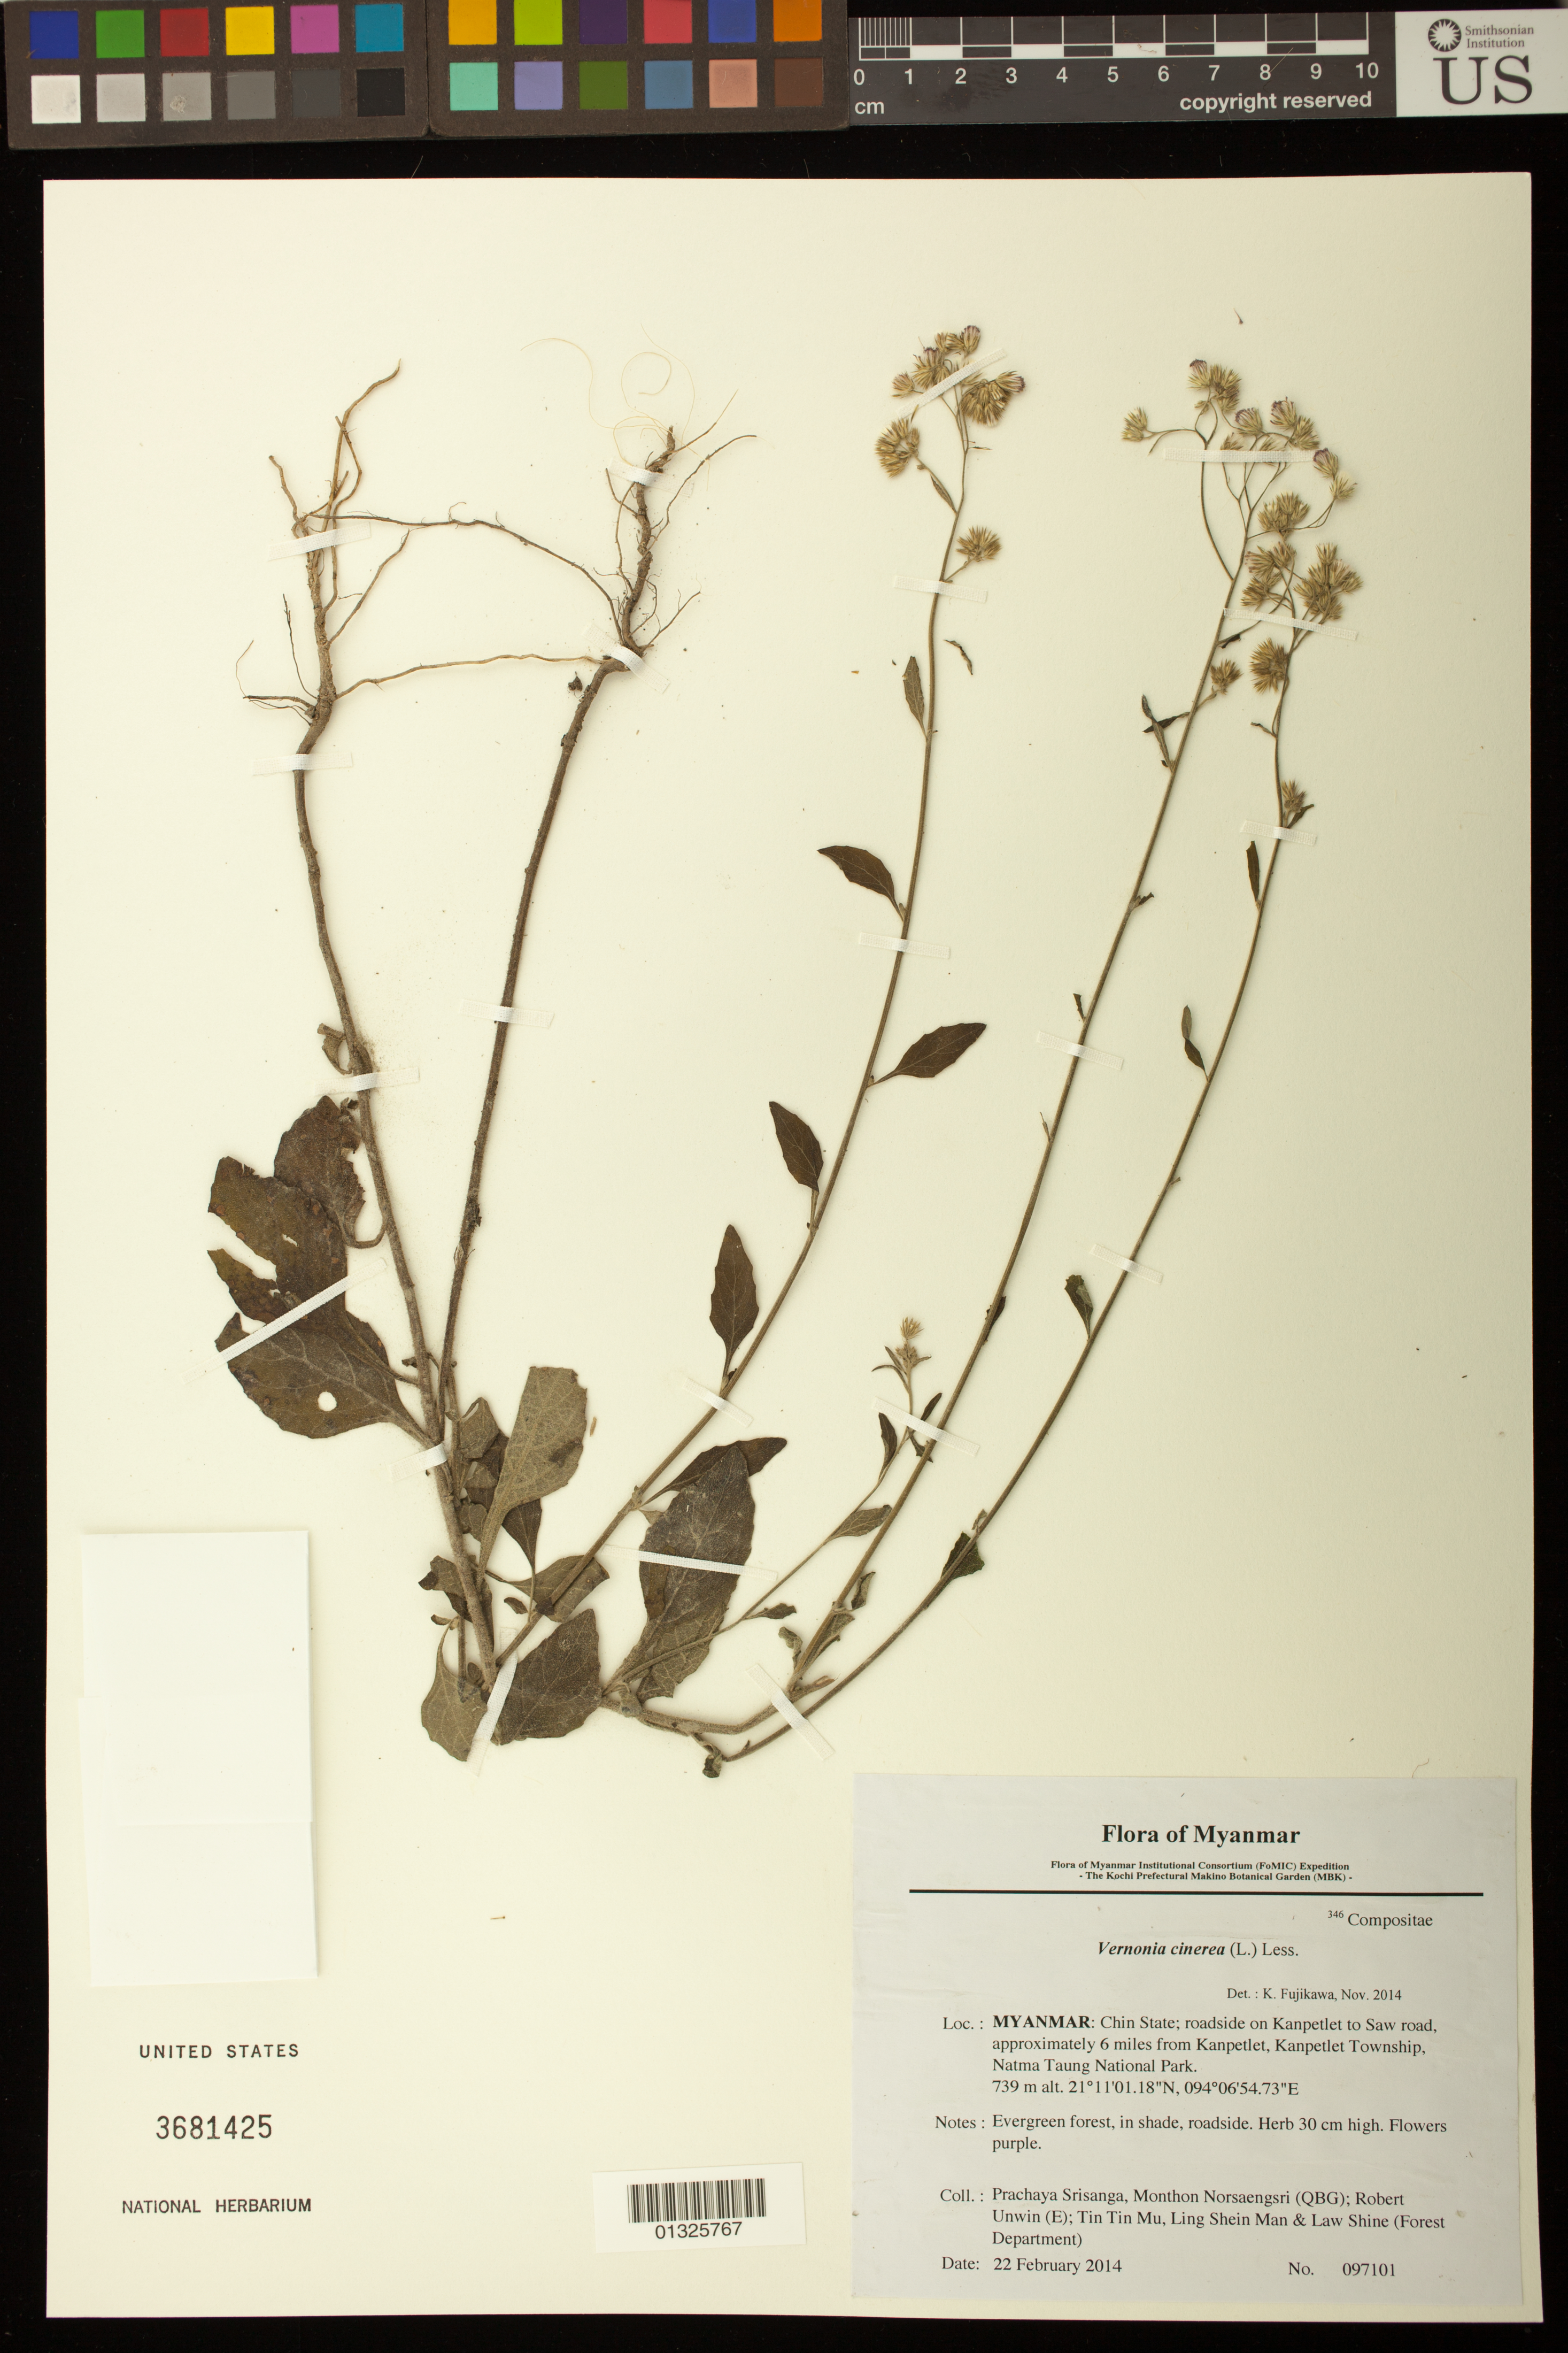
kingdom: Plantae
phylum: Tracheophyta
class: Magnoliopsida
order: Asterales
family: Asteraceae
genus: Cyanthillium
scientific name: Cyanthillium cinereum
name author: (L.) H. Rob.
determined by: Funk, Vicki A., (BOT), Smithsonian Institution - National Museum of Natural History (UNITED STATES)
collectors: P. Srisanga, M. Norsaengsri, R. Unwin, Tin Tin Mu, Ling Shein Man & L. Shine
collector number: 97101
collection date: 2014-02-22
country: Myanmar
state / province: Chin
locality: Roadside on Kanpetlet to Saw road, approximately 6 miles from Kanpetlet, Kanpetlet Township, Natma Taung National Park.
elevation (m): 739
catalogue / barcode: US 3681425